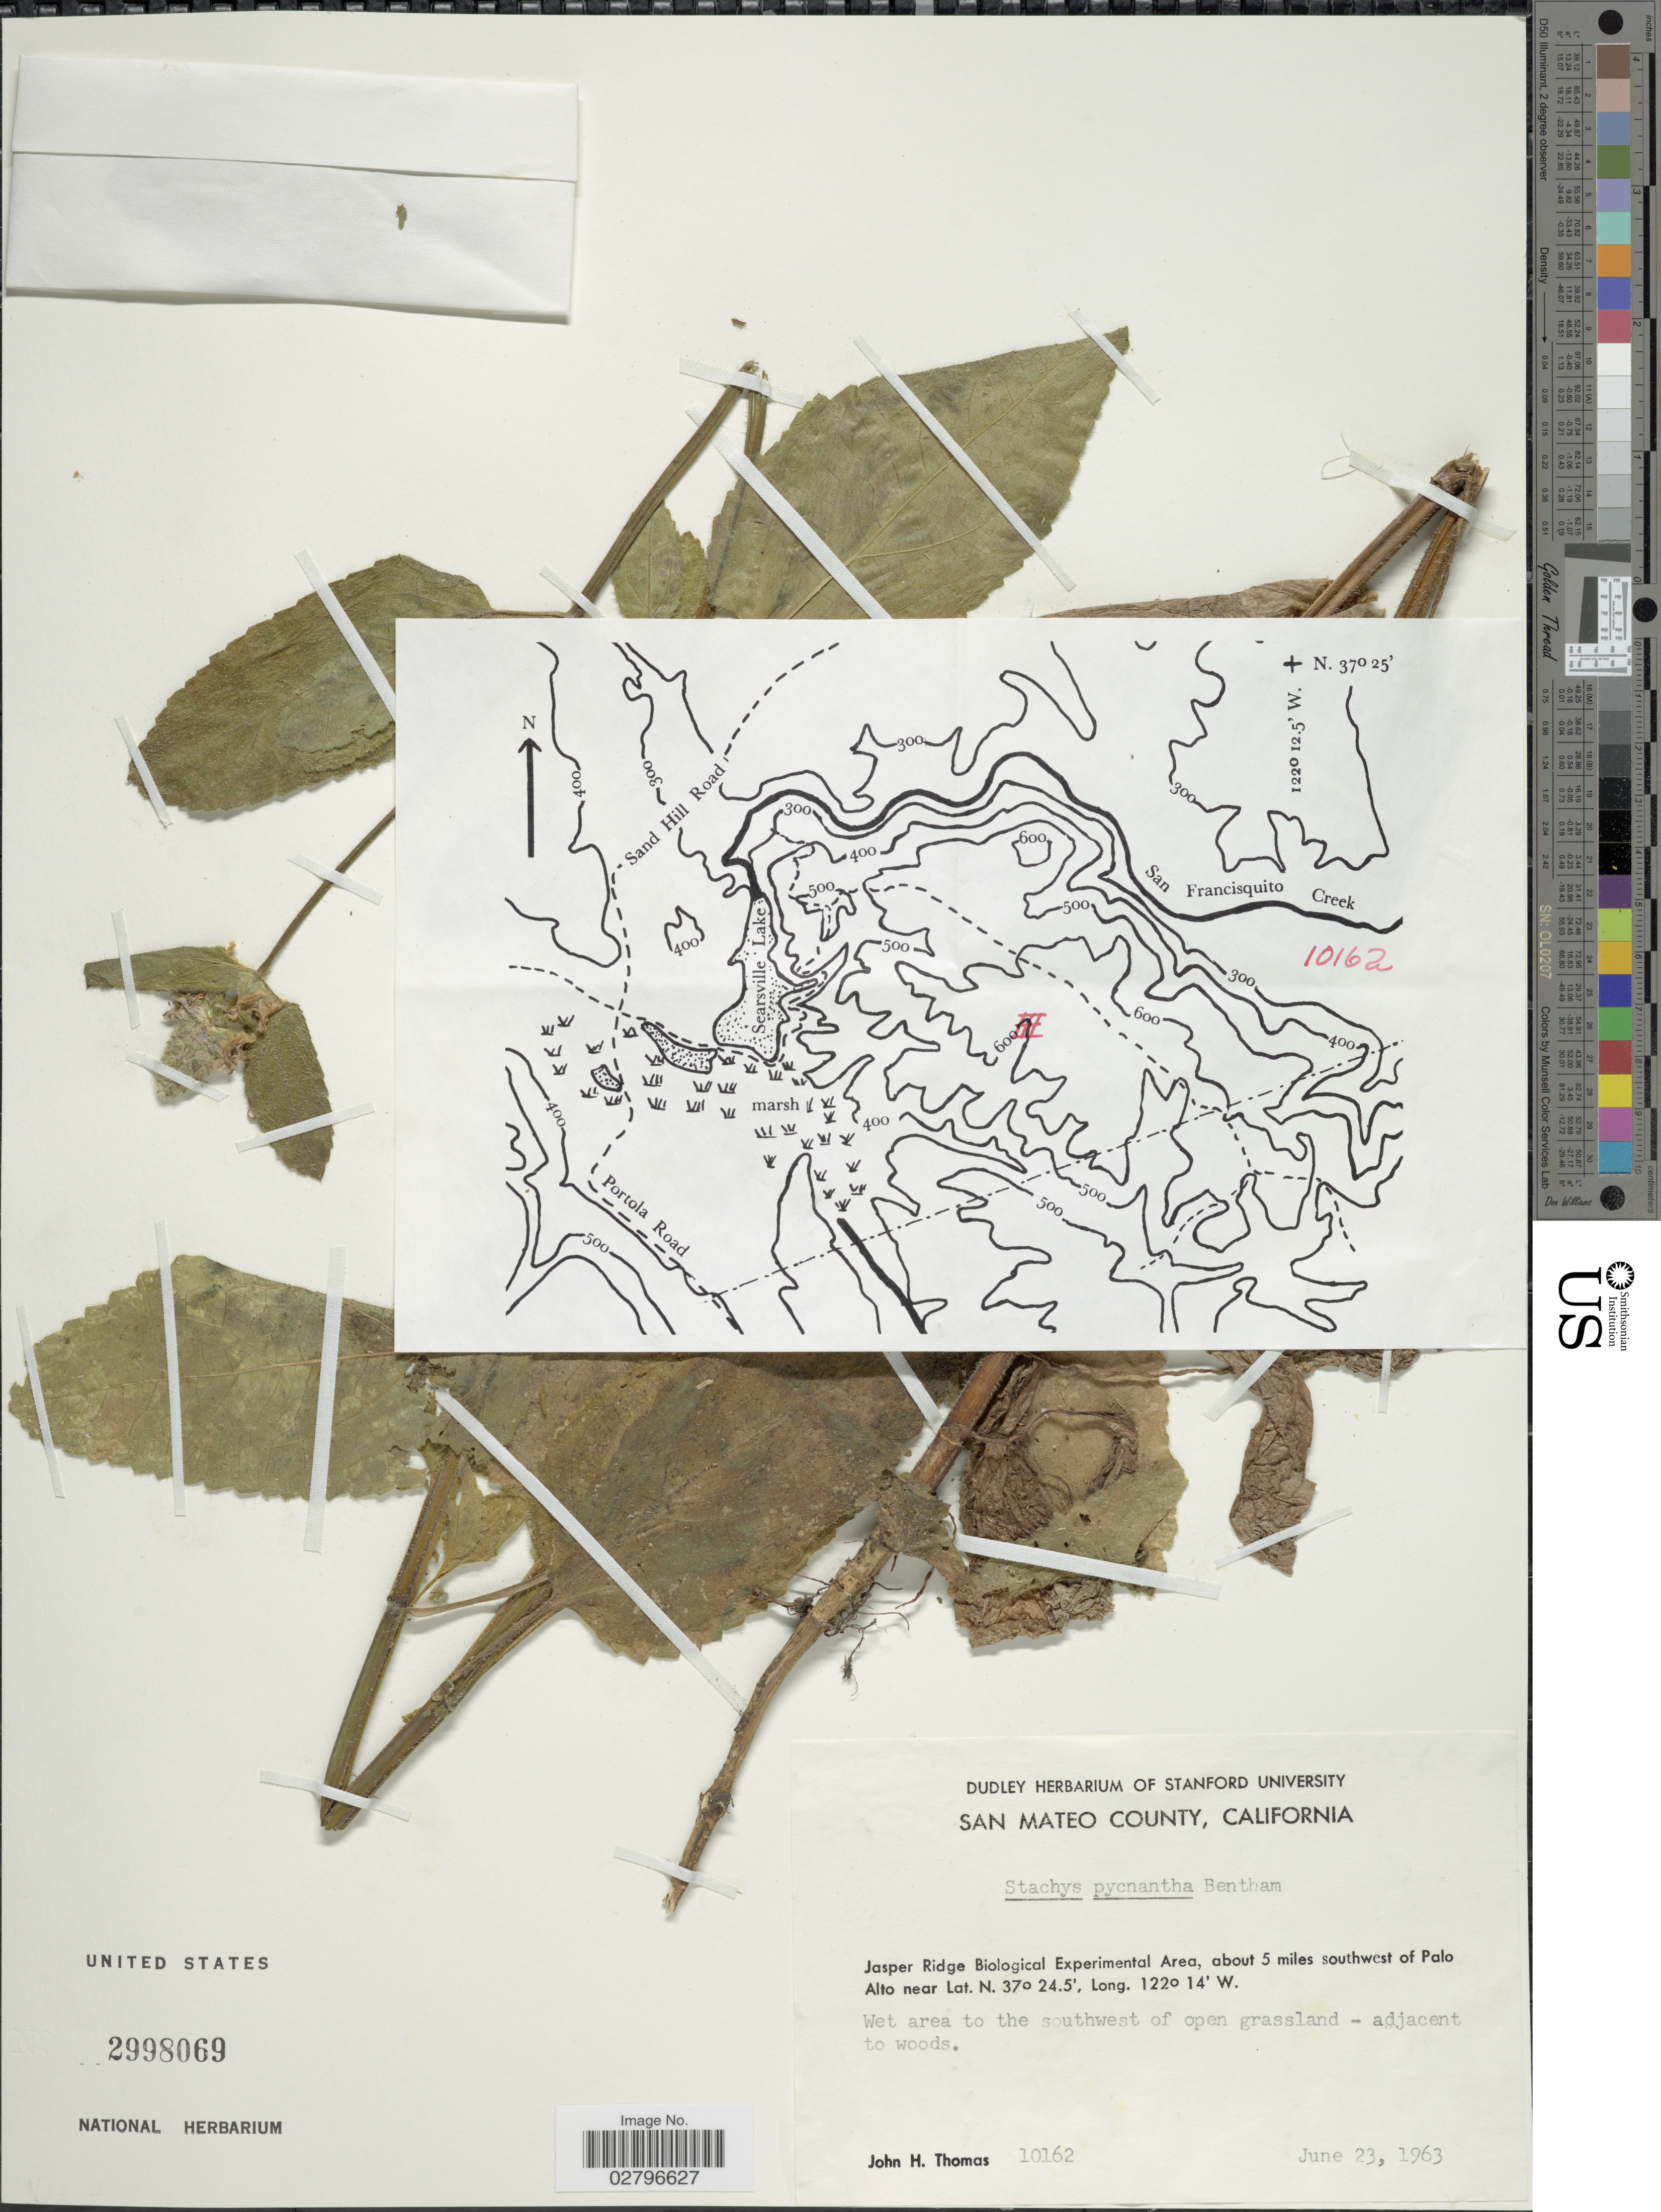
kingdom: Plantae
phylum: Tracheophyta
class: Magnoliopsida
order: Lamiales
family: Lamiaceae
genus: Stachys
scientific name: Stachys pycnantha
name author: Benth.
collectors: J. H. Thomas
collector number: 10162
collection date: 1963-06-23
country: United States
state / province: California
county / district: San Mateo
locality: San Mateo County. Jasper Ridge Biological Experimental Area, about 5 miles southwest of Palo Alto.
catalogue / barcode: US 2998069